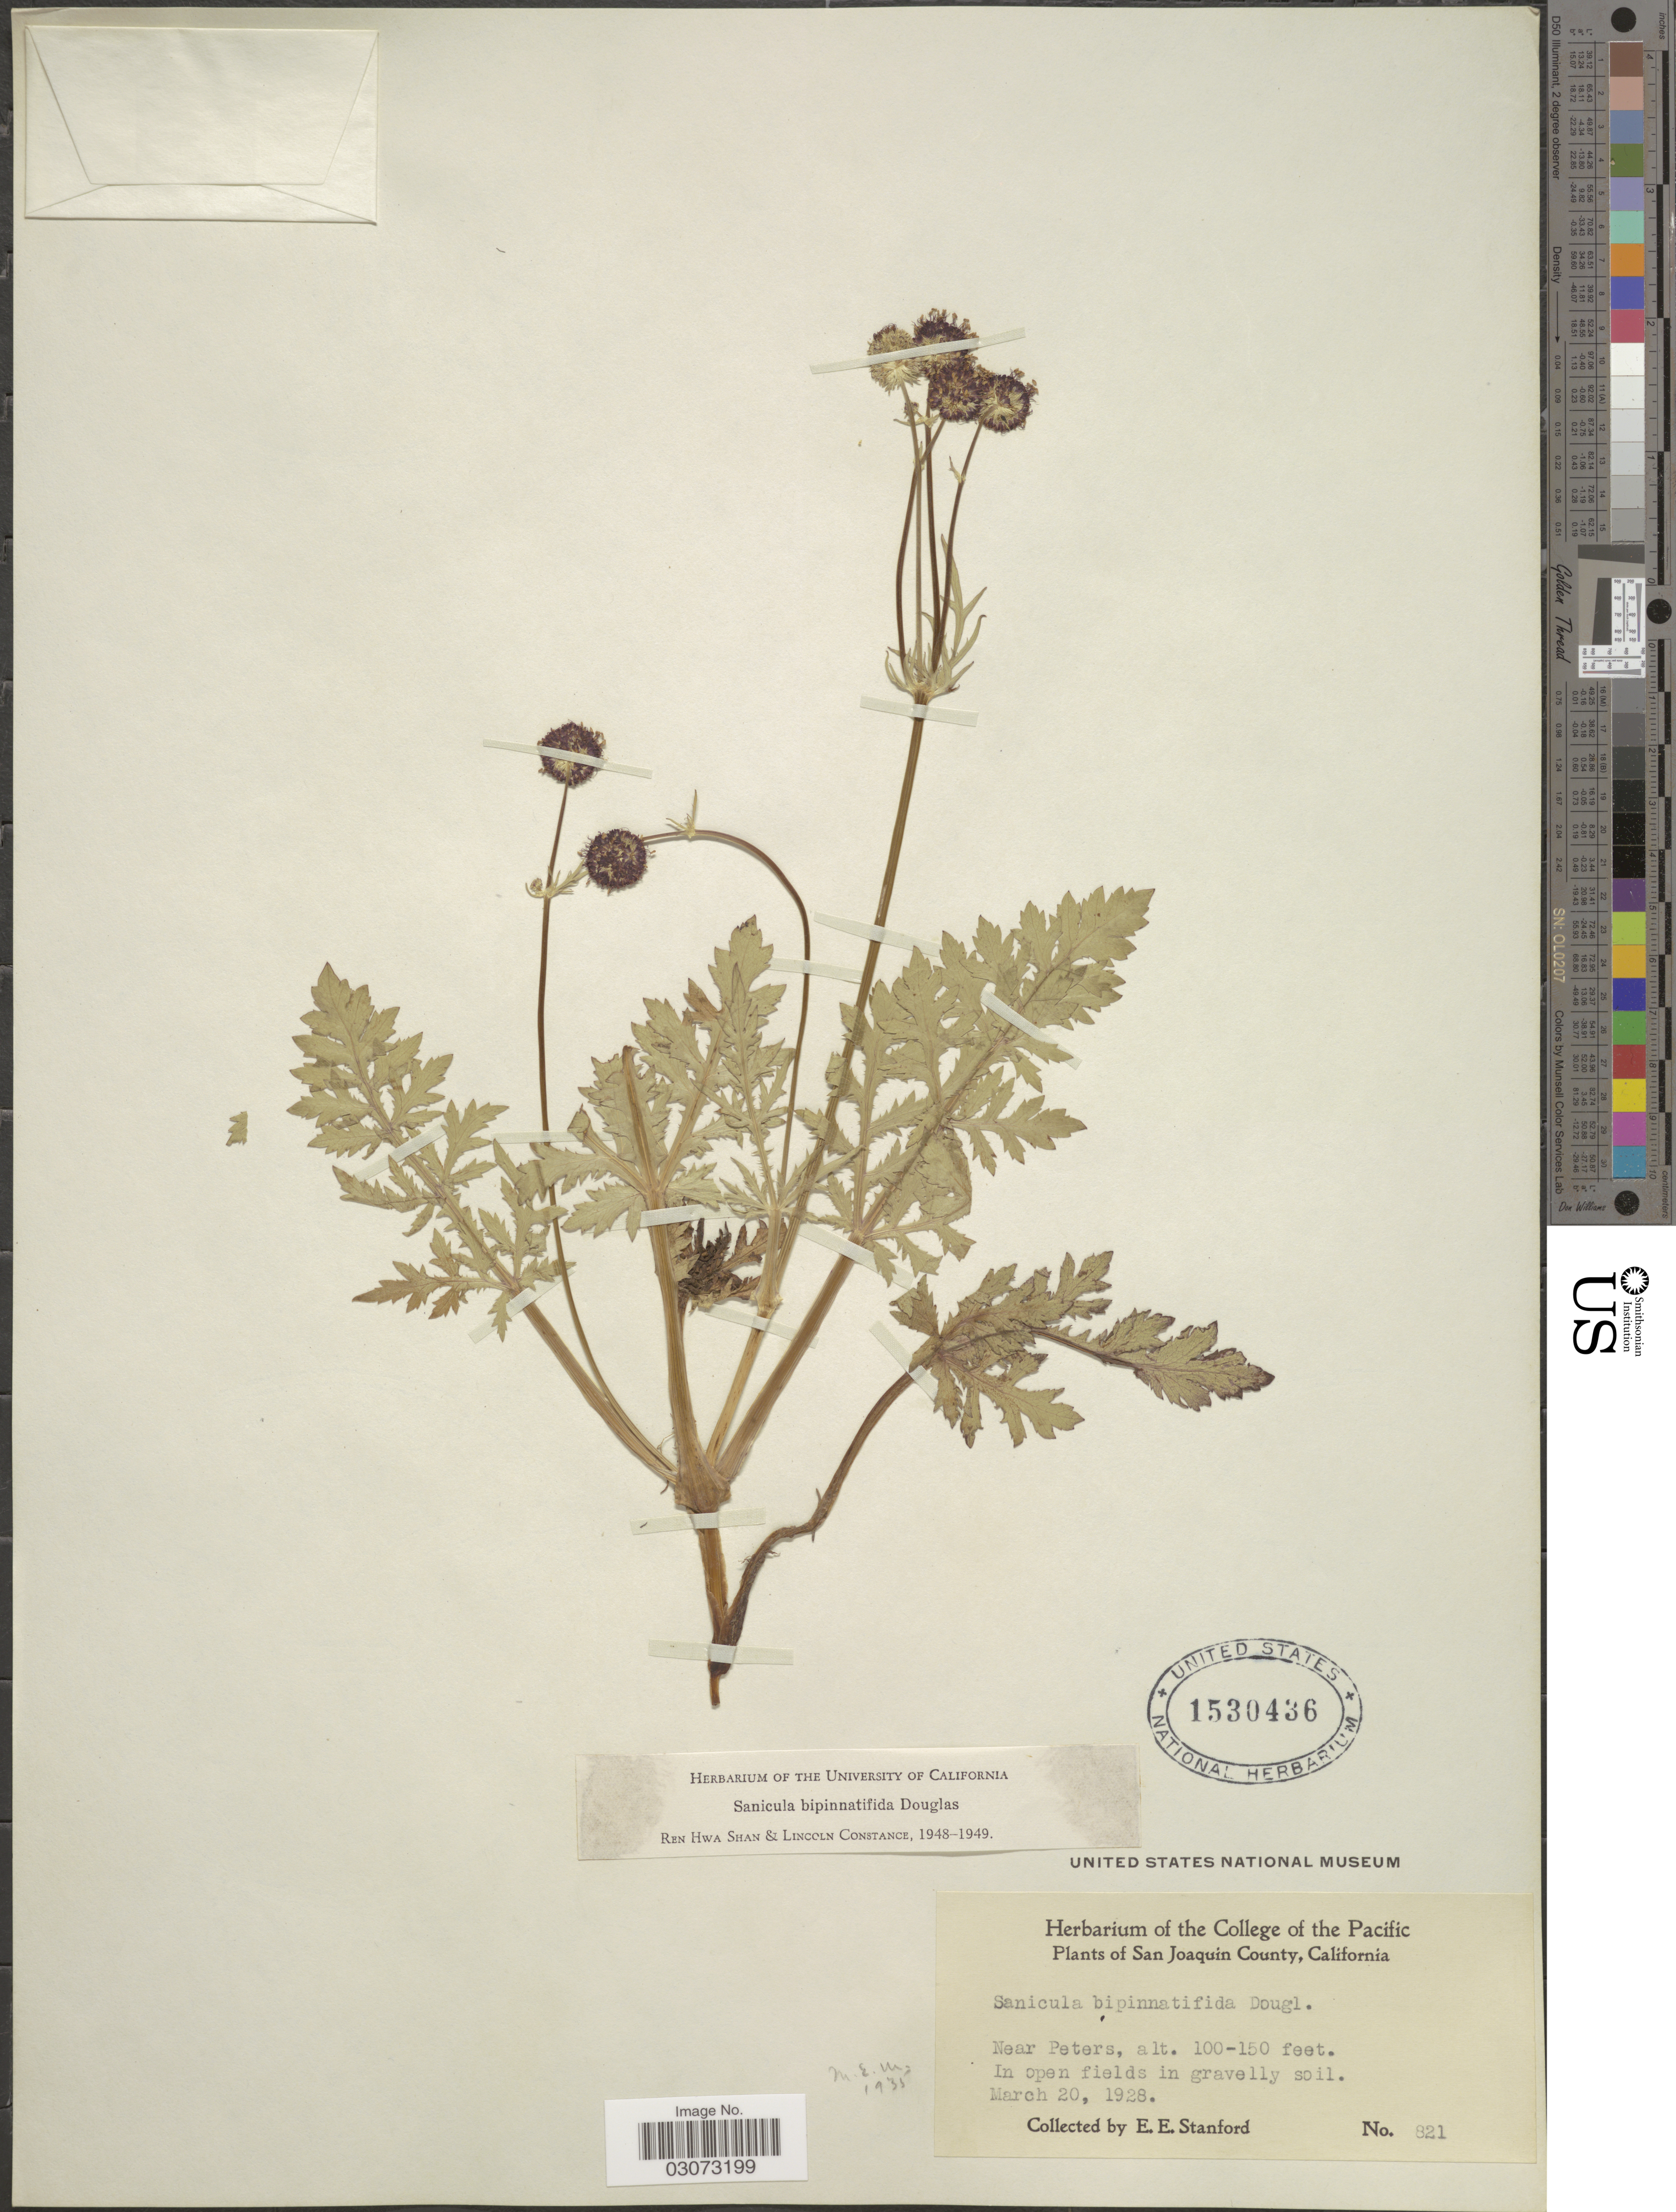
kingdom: Plantae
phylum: Tracheophyta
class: Magnoliopsida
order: Apiales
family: Apiaceae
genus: Sanicula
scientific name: Sanicula bipinnatifida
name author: Douglas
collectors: E. Stanford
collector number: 821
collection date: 1928-03-20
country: United States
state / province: California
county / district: San Joaquin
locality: San Joaquin County. Near Peters.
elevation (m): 30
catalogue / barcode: US 1530436